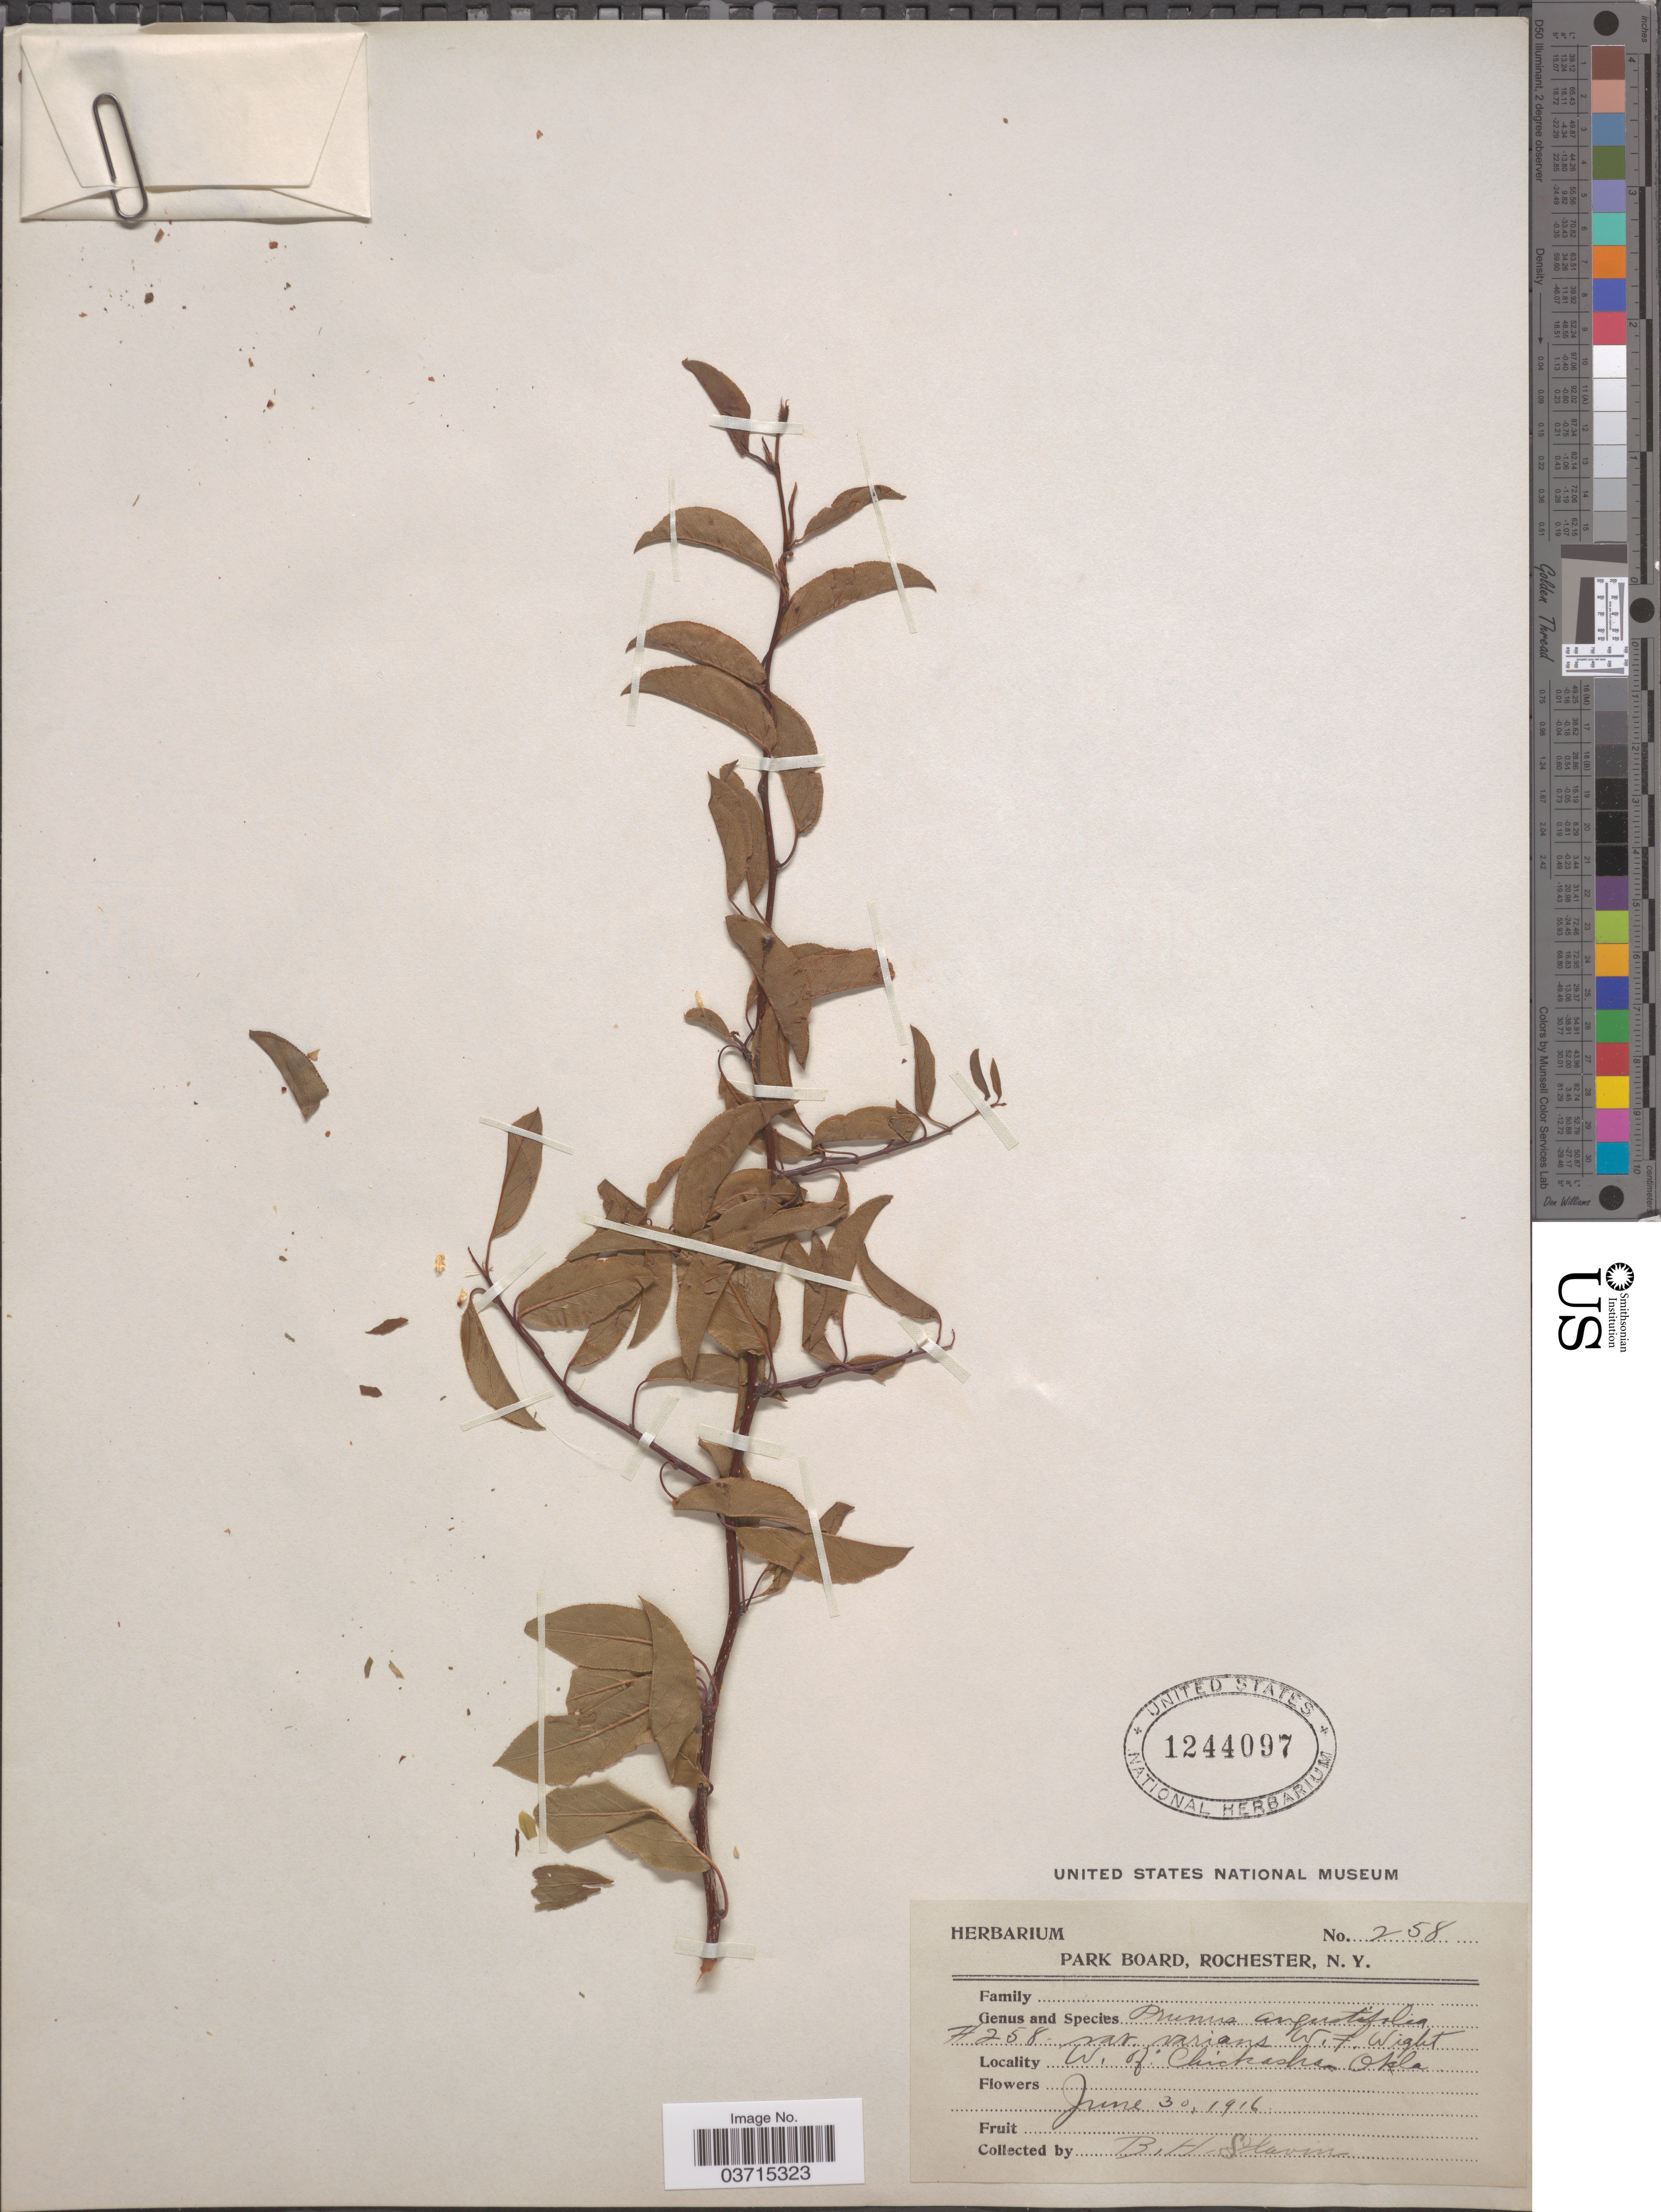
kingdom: Plantae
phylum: Tracheophyta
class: Magnoliopsida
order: Rosales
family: Rosaceae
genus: Prunus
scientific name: Prunus angustifolia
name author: Marshall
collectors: B. Slavin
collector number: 258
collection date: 1916-06-30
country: United States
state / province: Oklahoma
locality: W. of Chickasha.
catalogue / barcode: US 1244097